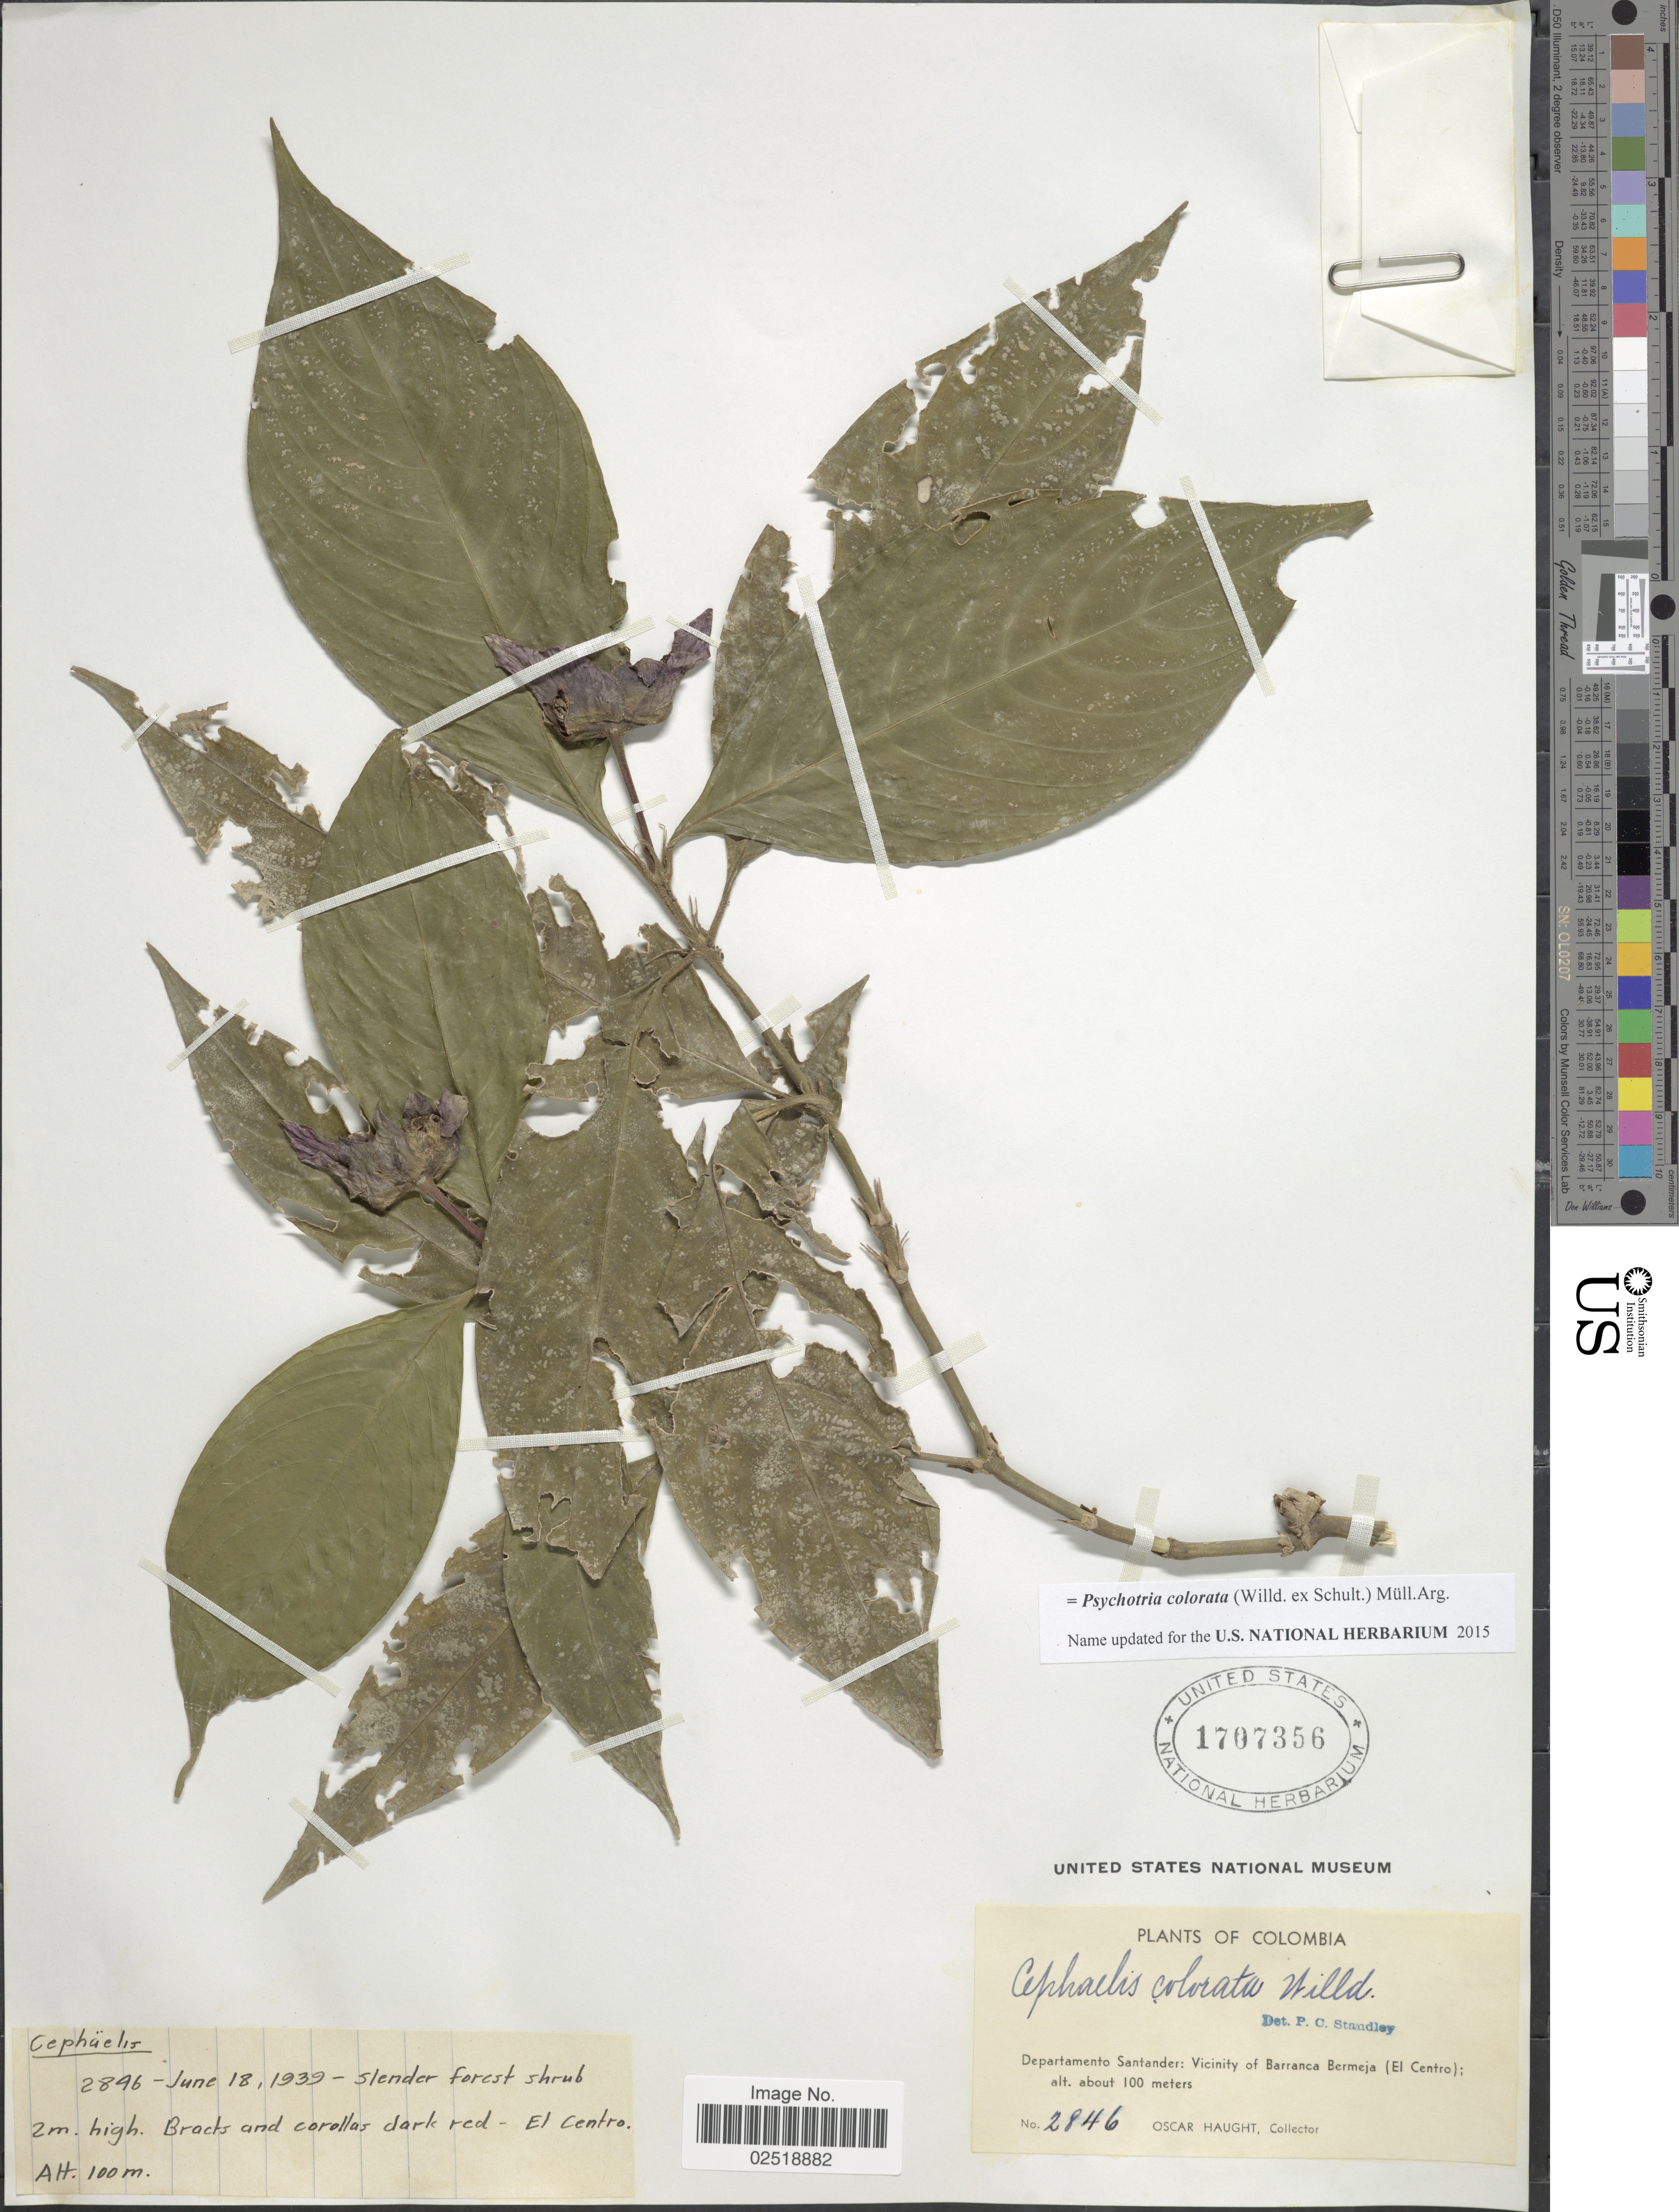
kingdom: Plantae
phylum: Tracheophyta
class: Magnoliopsida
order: Gentianales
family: Rubiaceae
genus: Palicourea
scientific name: Palicourea colorata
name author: (Hoffmanns. ex Roem. & Schult.) Delprete & J.H. Kirkbr.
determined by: Kirkbride, J. H., Jr.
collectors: O. Haught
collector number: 2846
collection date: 1939-06-18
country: Colombia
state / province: Santander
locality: Departamento Santander: Vicinity of Barranca Bermeja (El Centro), El Centro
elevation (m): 100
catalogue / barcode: US 1707356